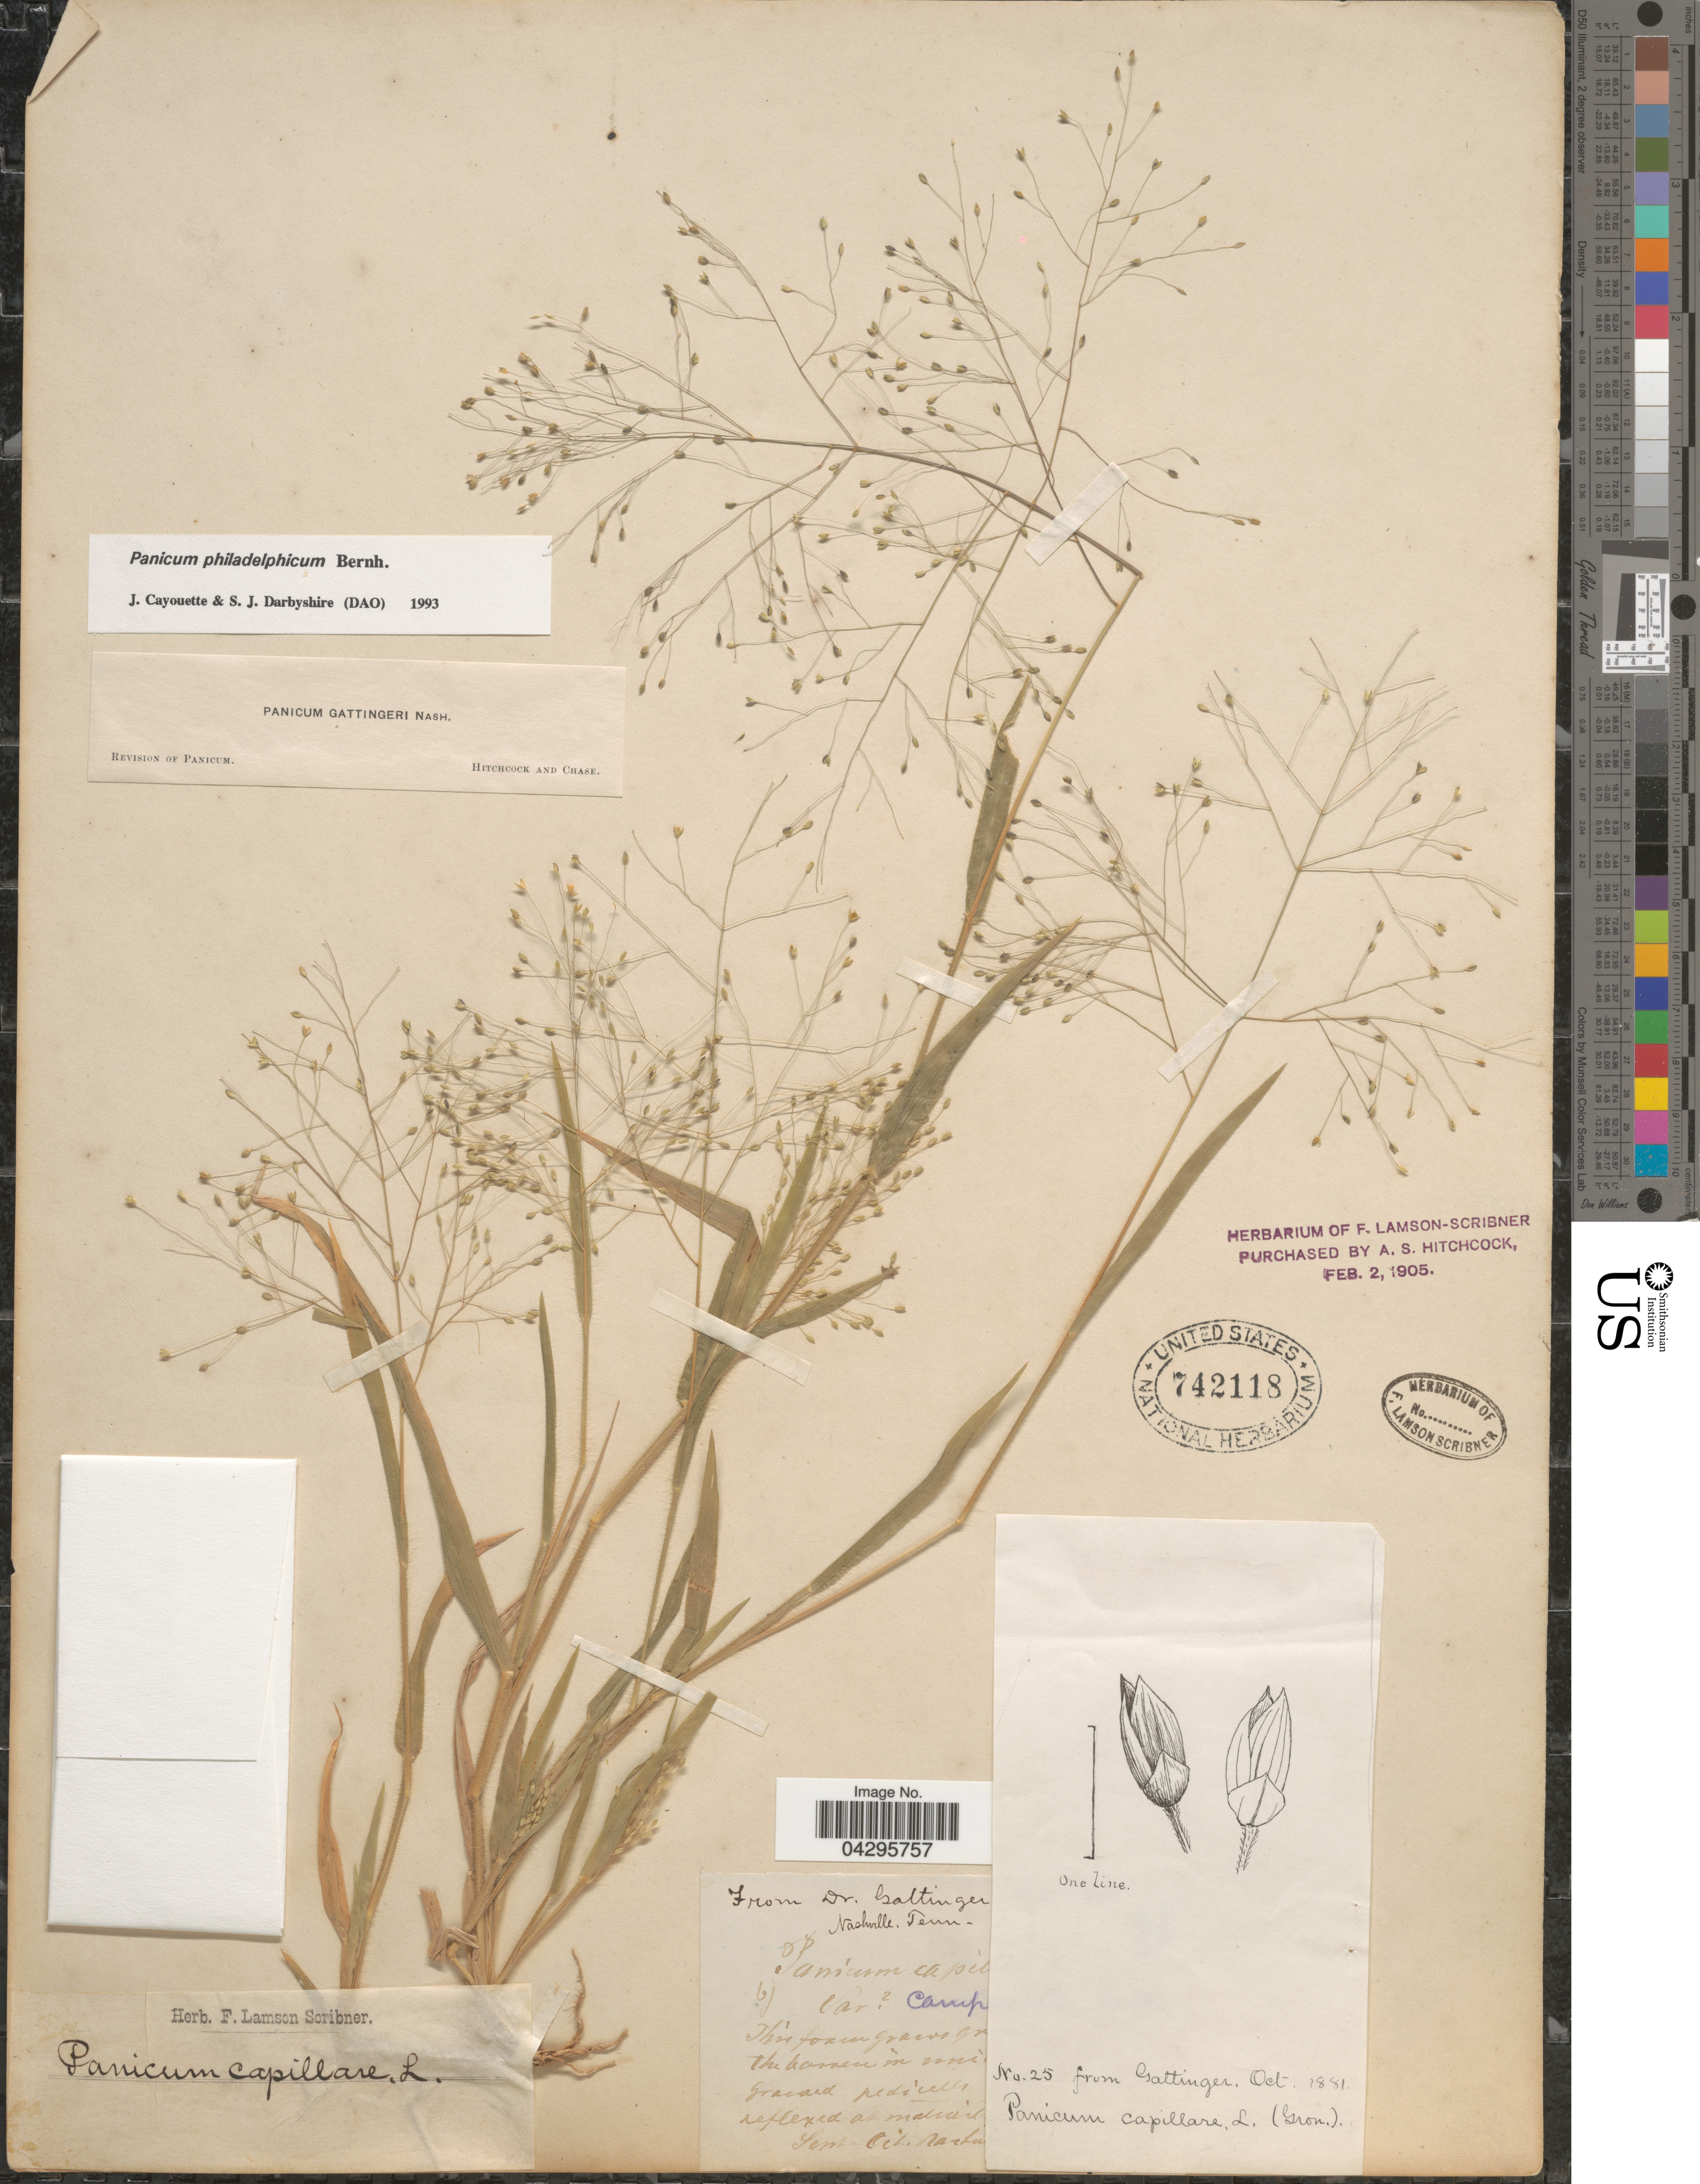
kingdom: Plantae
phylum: Tracheophyta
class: Liliopsida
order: Poales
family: Poaceae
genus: Panicum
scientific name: Panicum philadelphicum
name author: Bernh. ex Trin.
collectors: Gattinger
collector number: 25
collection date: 1881-10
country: United States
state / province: Tennessee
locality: Nashville.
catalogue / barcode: US 742118